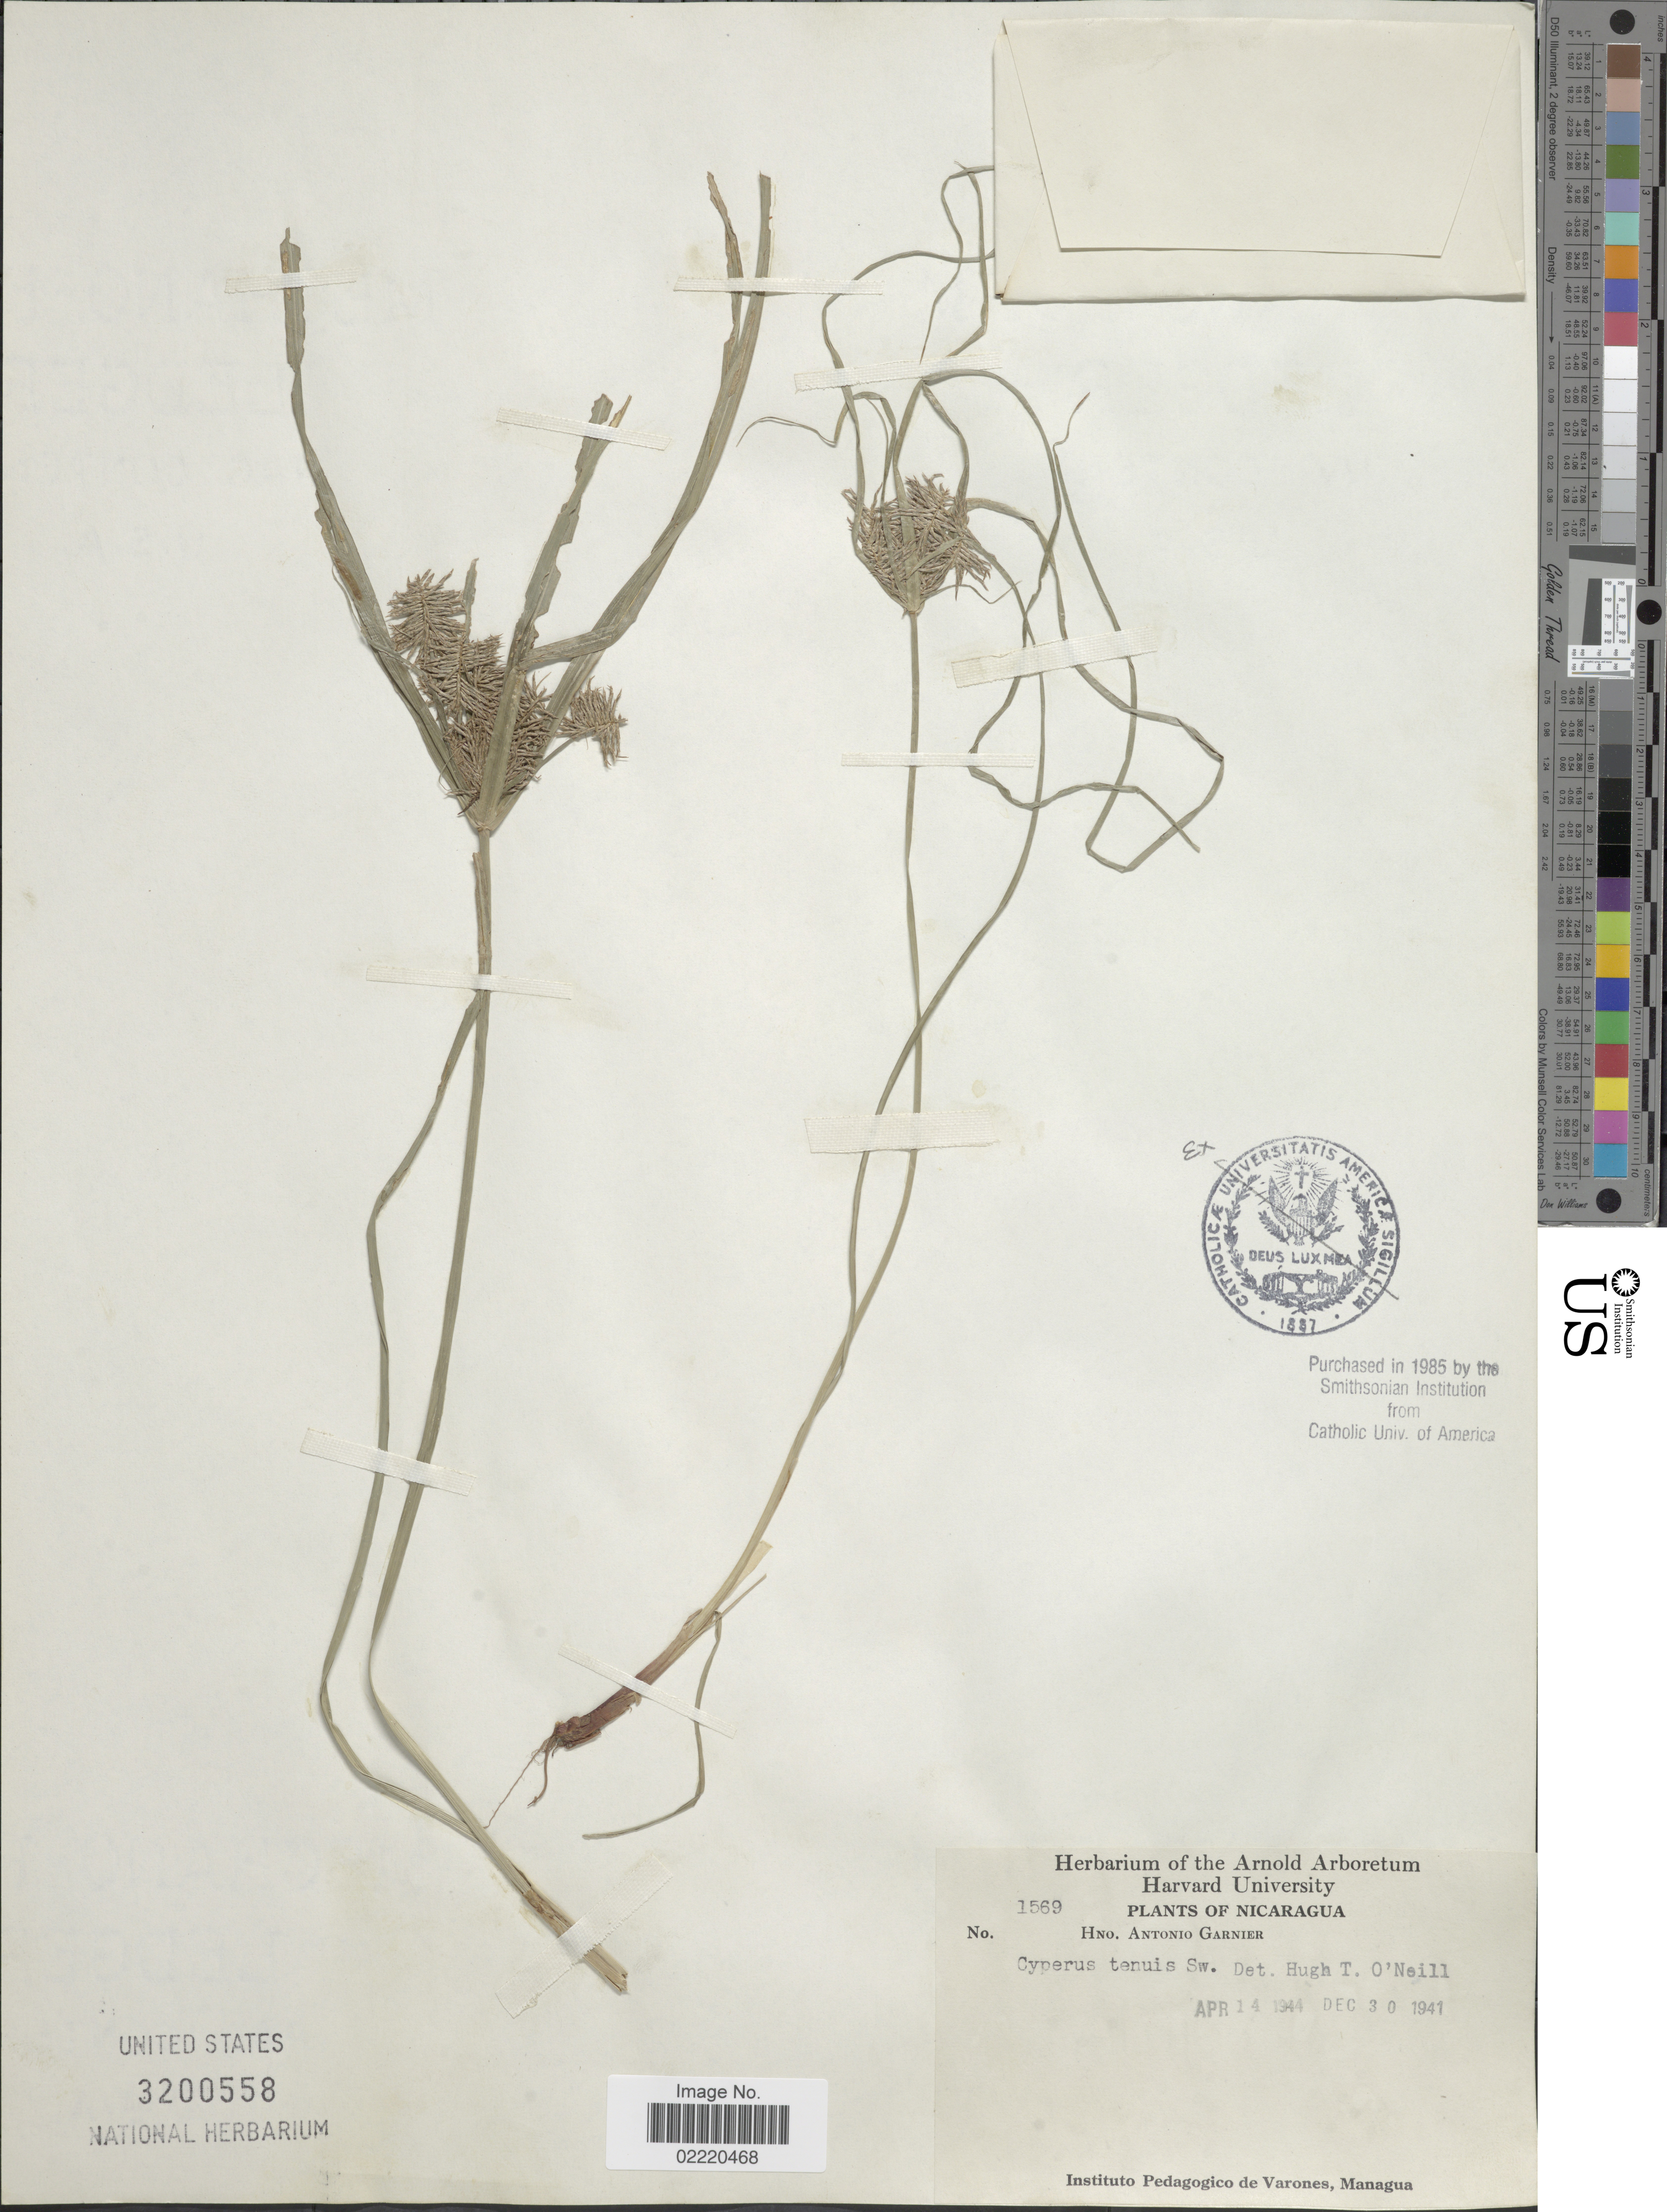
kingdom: Plantae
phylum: Tracheophyta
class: Liliopsida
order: Poales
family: Cyperaceae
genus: Cyperus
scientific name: Cyperus tenuis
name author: Sw.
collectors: Bro. A. Garnier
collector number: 1569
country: Nicaragua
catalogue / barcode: US 3200558